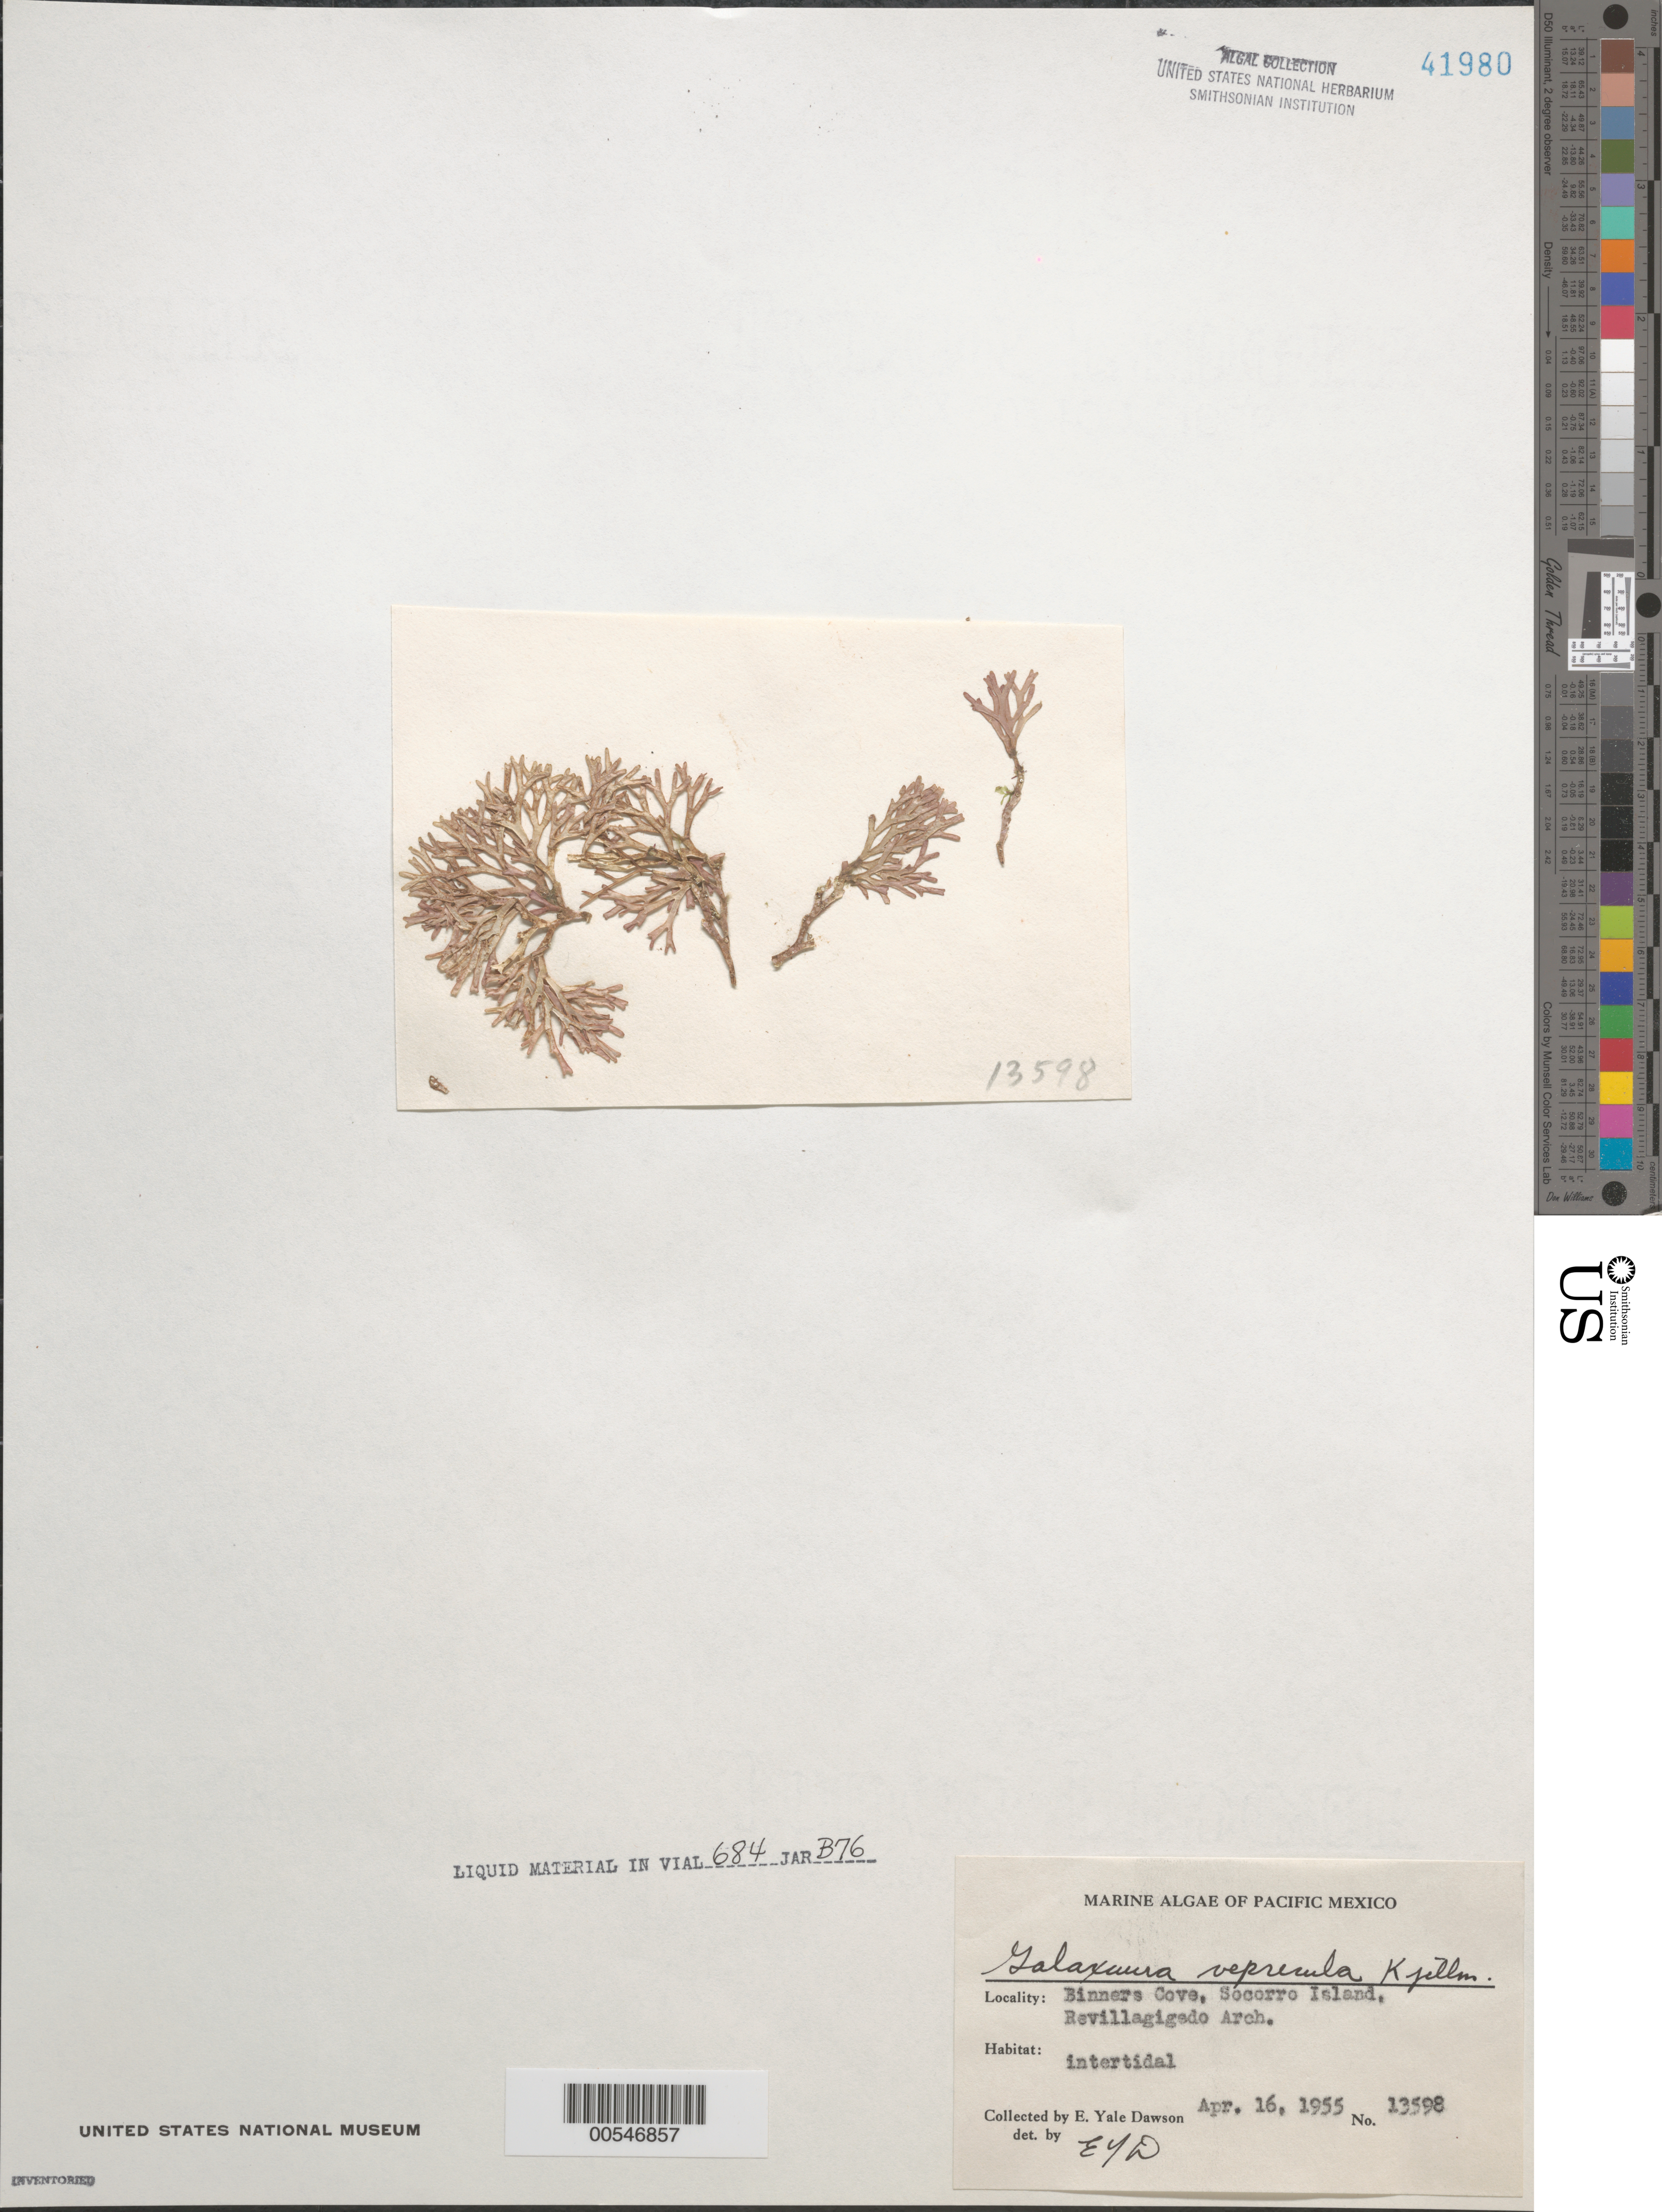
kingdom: Plantae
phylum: Rhodophyta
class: Florideophyceae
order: Nemaliales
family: Galaxauraceae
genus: Galaxaura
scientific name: Galaxaura marginata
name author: (J. Ellis & Sol.) J.V.Lamouroux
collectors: E. Y. Dawson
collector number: EYD 13598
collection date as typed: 16 Apr 1955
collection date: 1955-04-16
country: Mexico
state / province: Colima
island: Isla Socorro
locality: Binners Cove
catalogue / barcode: US 41980